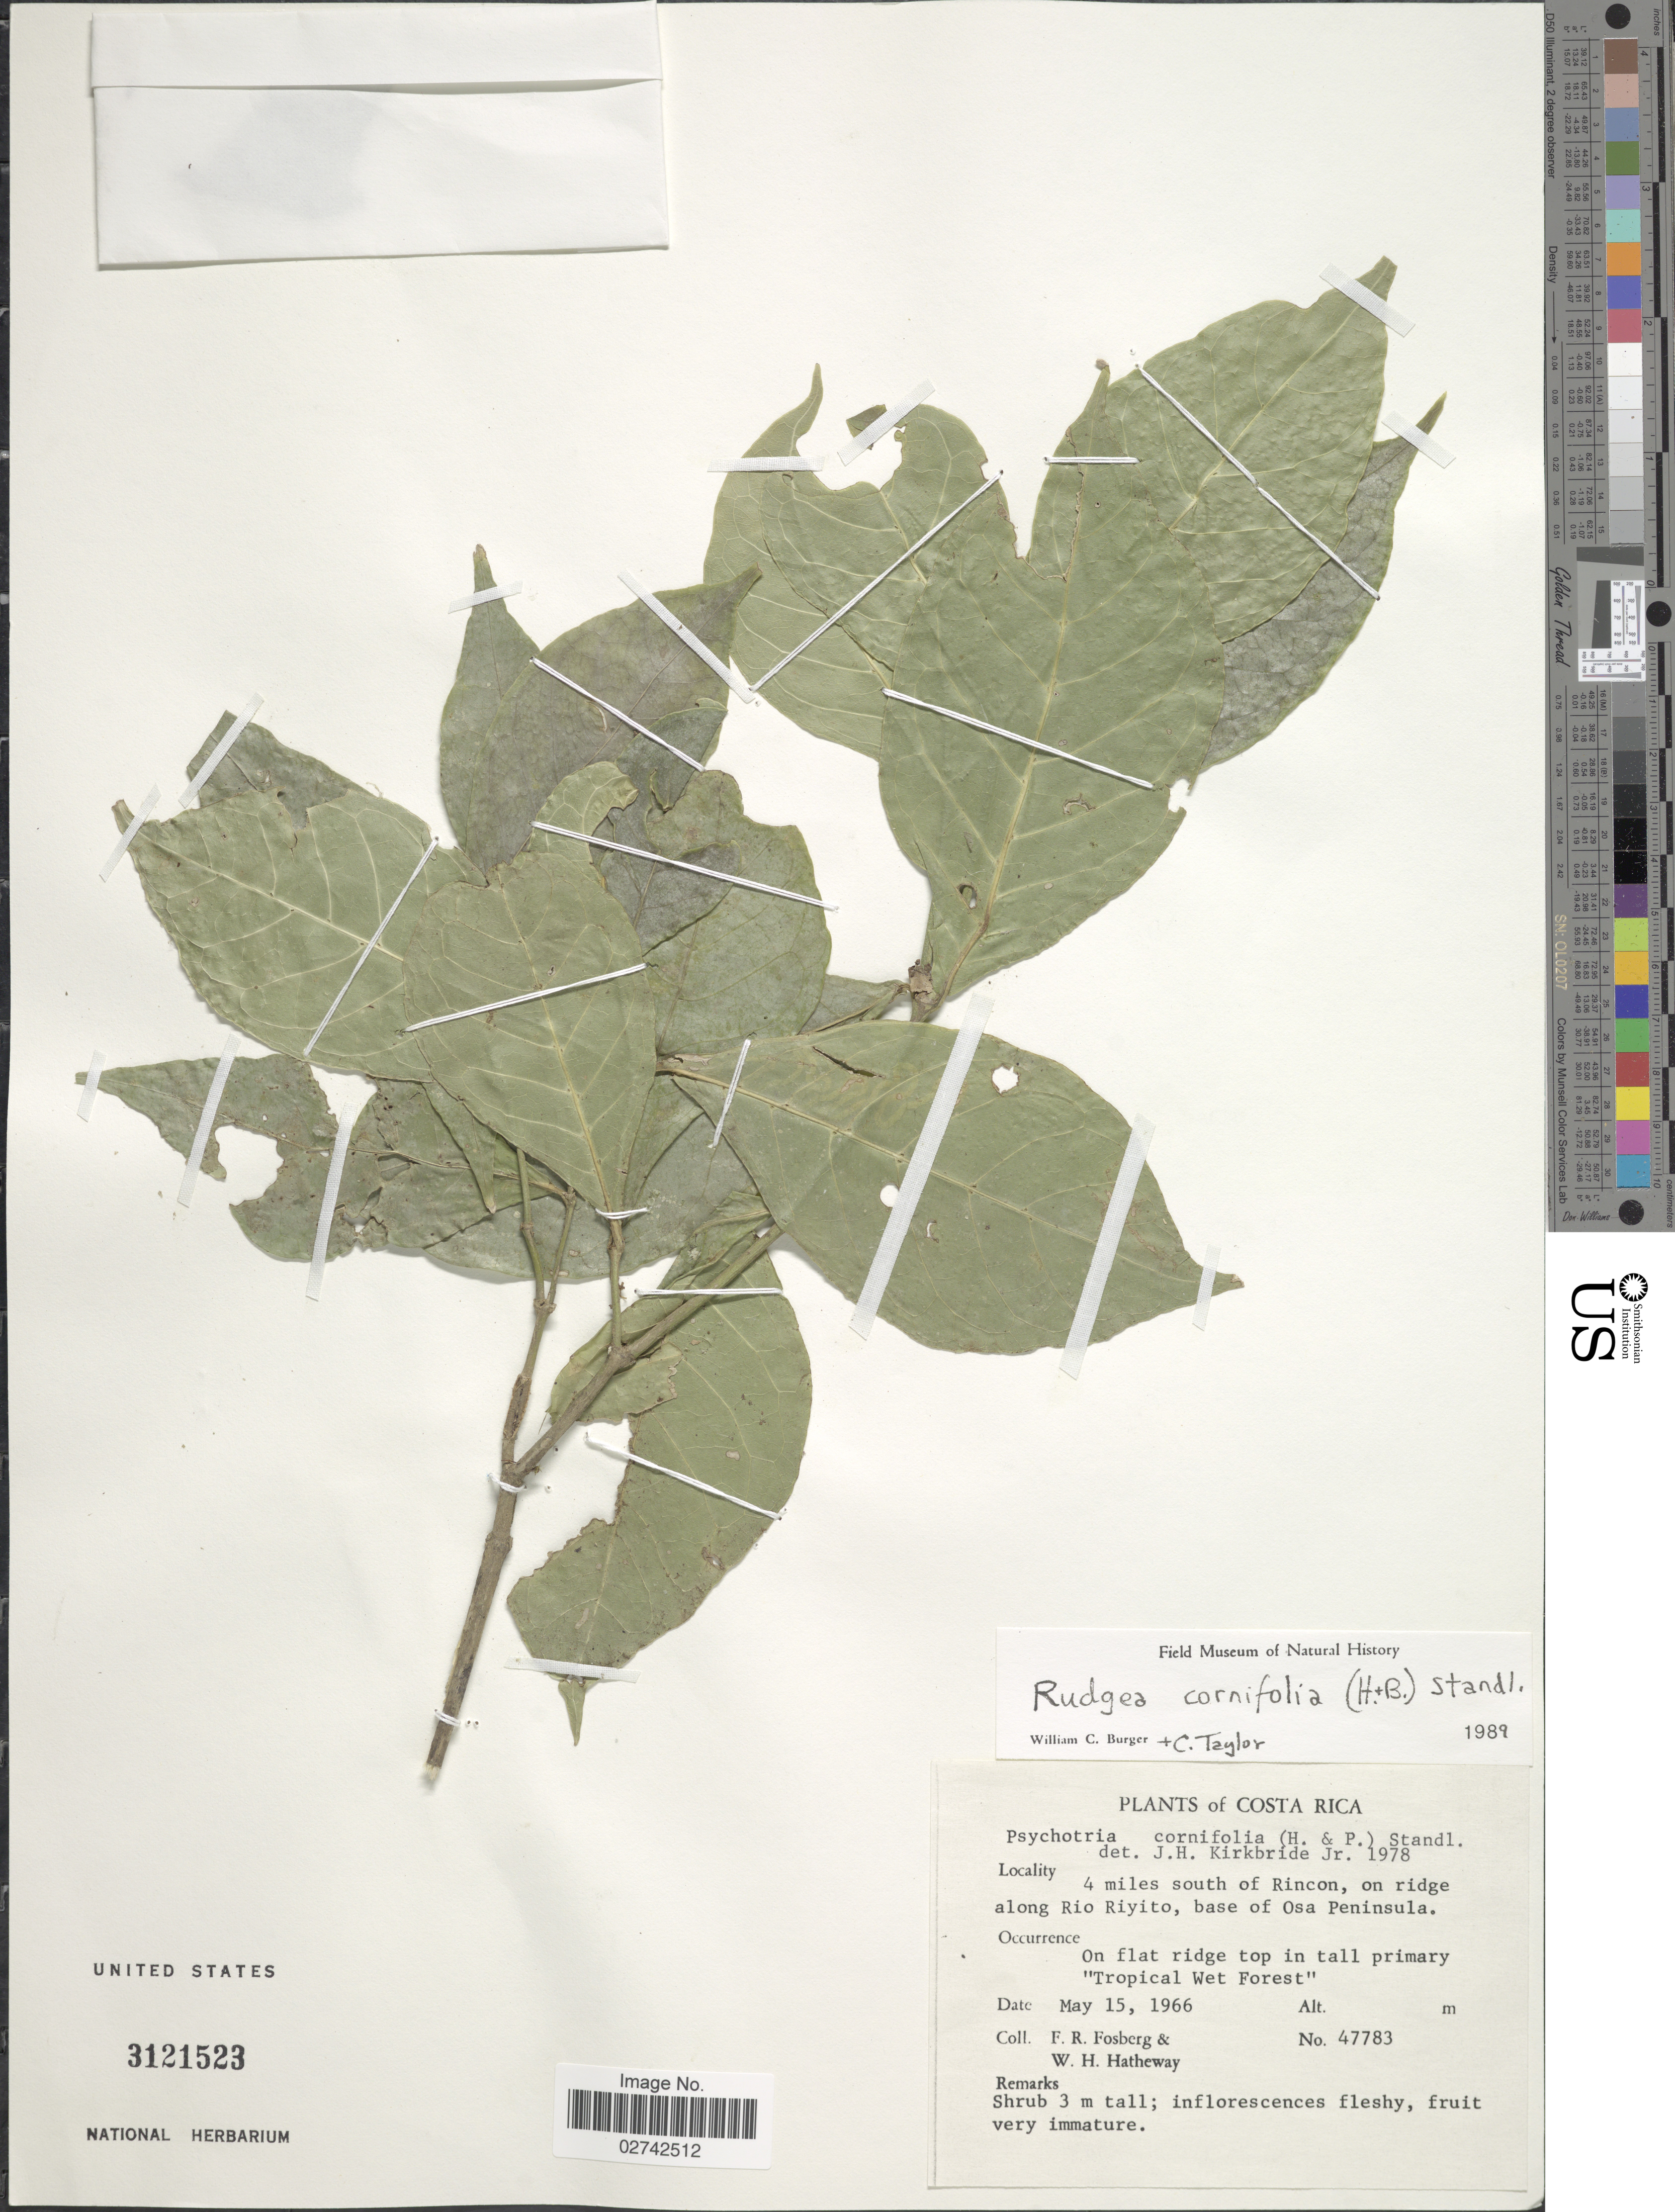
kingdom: Plantae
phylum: Tracheophyta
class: Magnoliopsida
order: Gentianales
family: Rubiaceae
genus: Rudgea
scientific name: Rudgea cornifolia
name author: (Kunth) Standl.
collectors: F. R. Fosberg & W. H. Hatheway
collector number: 47783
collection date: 1966-05-15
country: Costa Rica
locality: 4 miles south of Rincon, on ridge along Rio Riyito, base of Osa Peninsula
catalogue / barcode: US 3121523